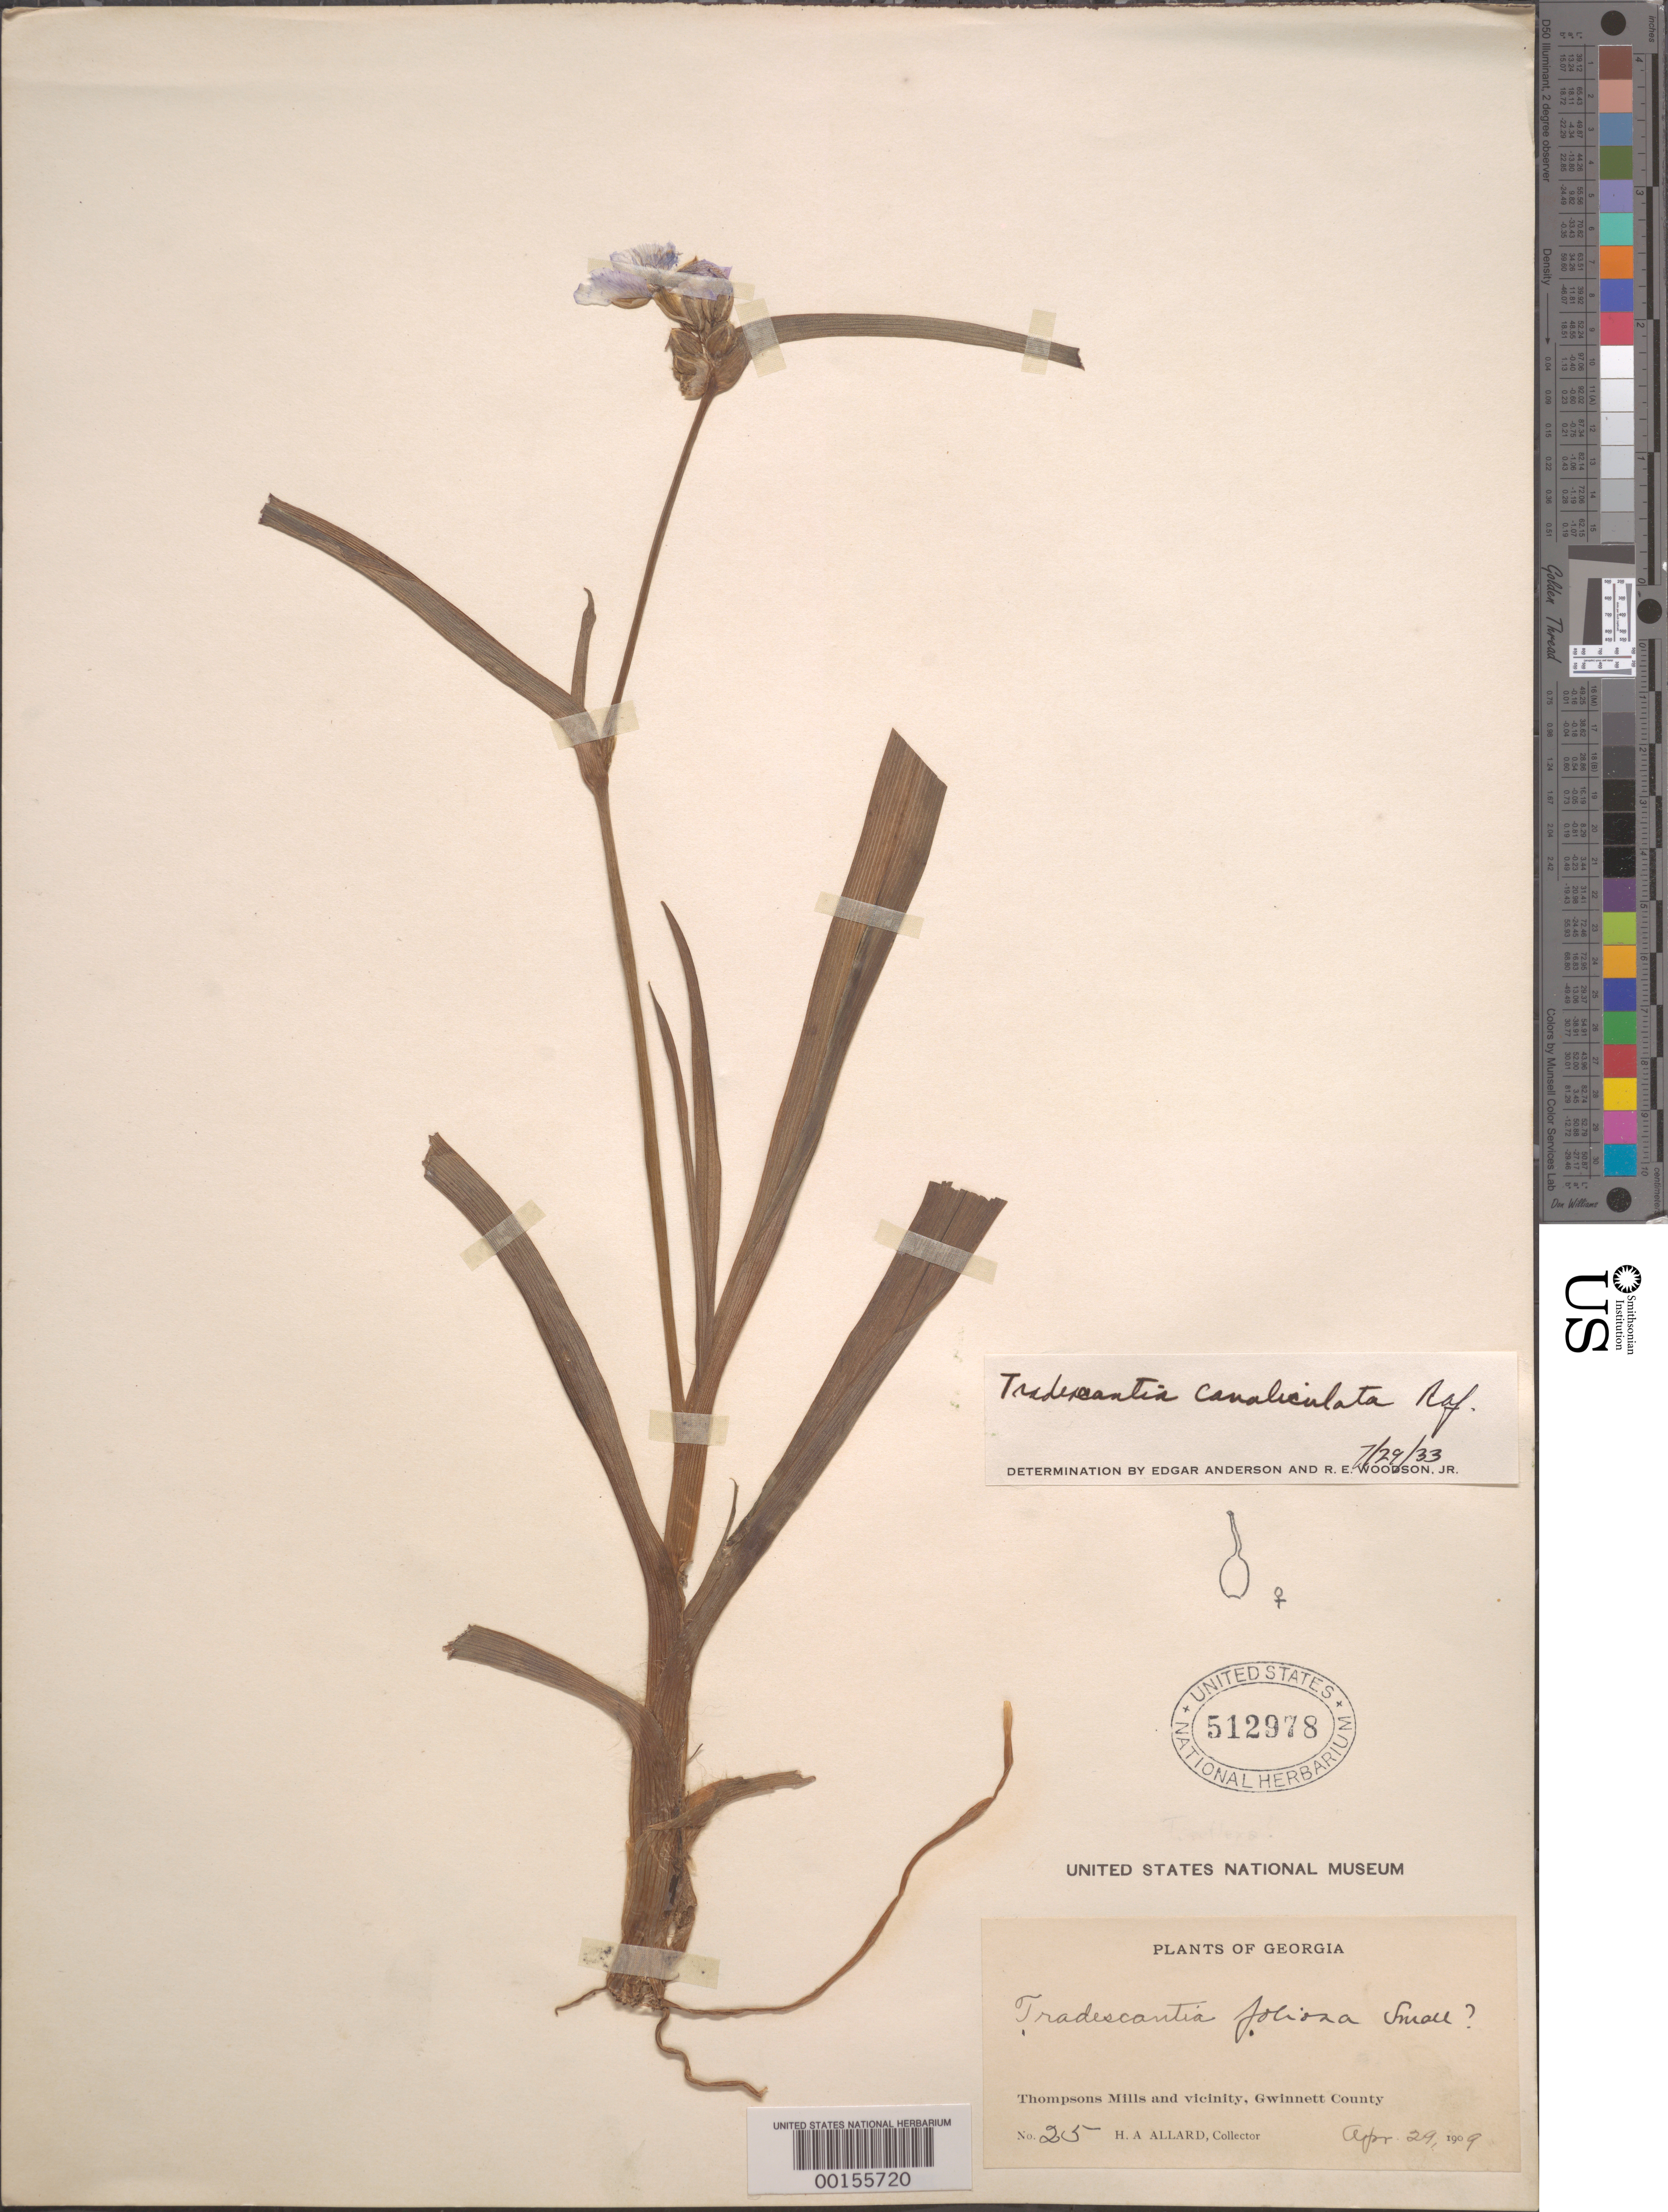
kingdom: Plantae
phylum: Tracheophyta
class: Liliopsida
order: Commelinales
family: Commelinaceae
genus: Tradescantia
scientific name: Tradescantia ohiensis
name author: Raf.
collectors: H. A. Allard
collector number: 25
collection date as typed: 29 Apr 1909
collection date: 1909-04-29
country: United States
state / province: Georgia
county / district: Gwinnett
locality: Thompsons mills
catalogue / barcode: US 512978